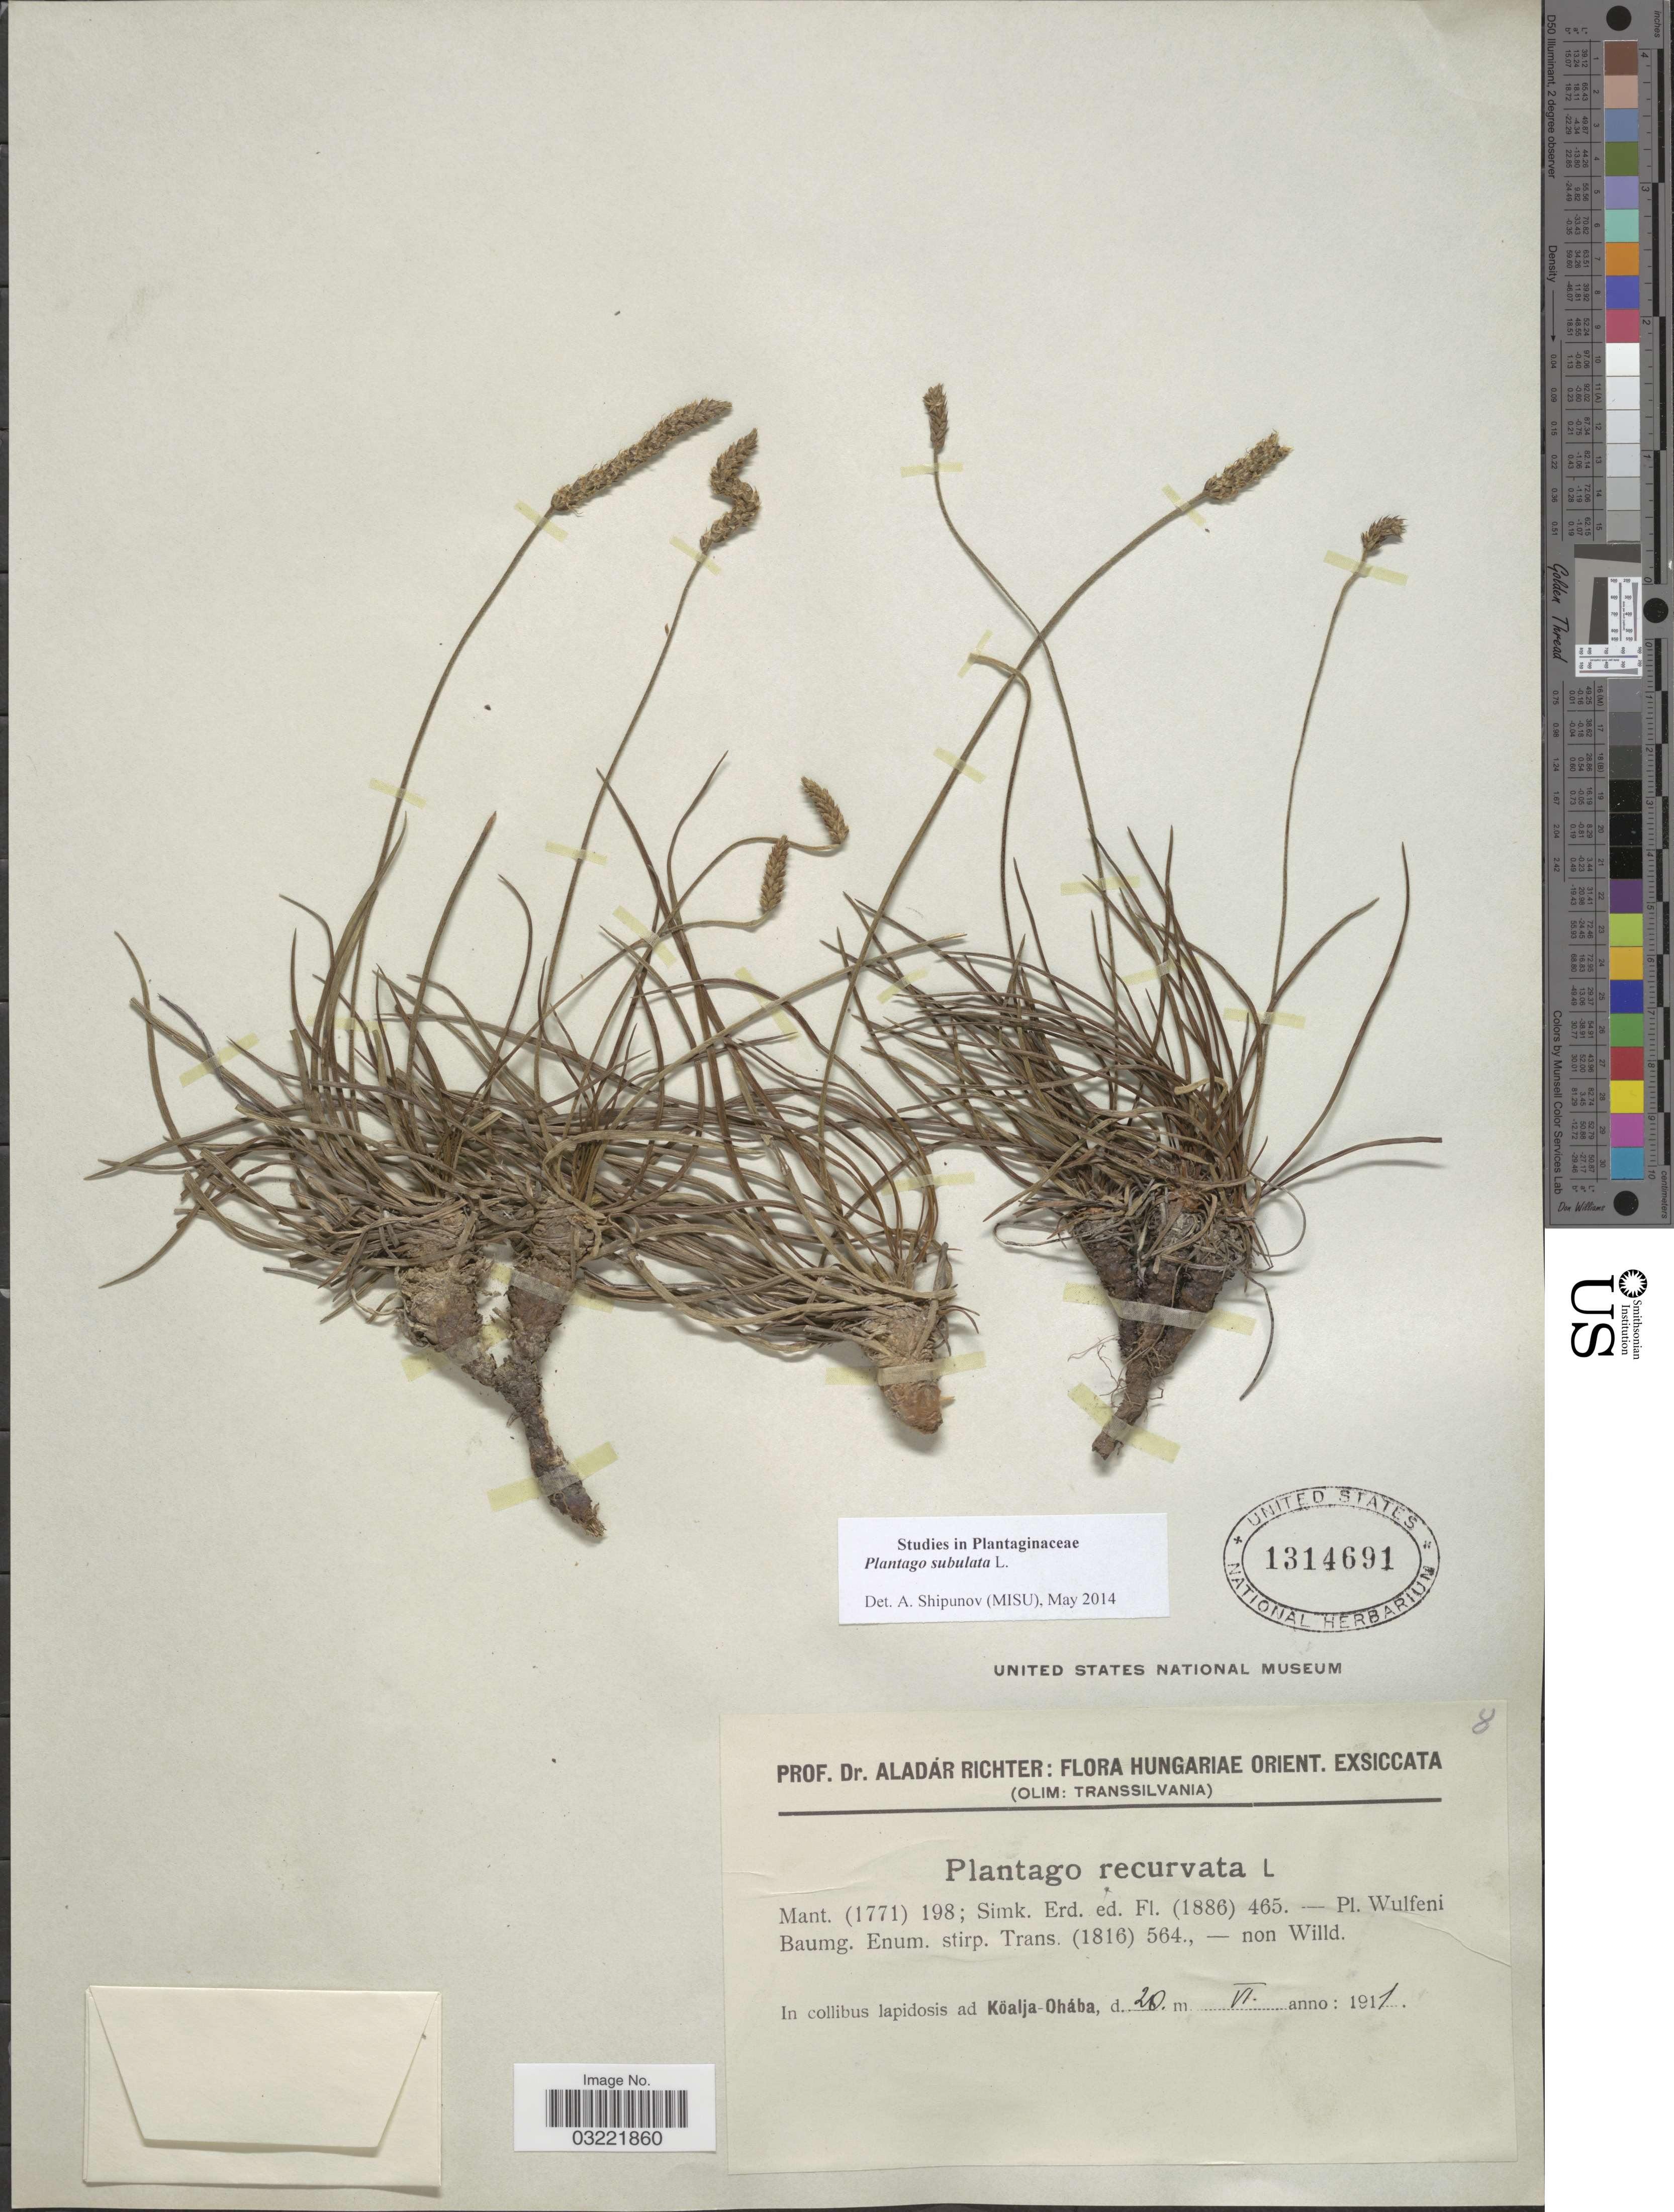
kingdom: Plantae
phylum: Tracheophyta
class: Magnoliopsida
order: Lamiales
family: Plantaginaceae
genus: Plantago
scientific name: Plantago subulata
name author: L.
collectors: A. Richter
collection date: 1917-06-20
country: Hungary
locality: Hungariae Orient. (Olim: Transsilvania). In collibus lapidosis ad Köalja-Ohába.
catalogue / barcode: US 1314691